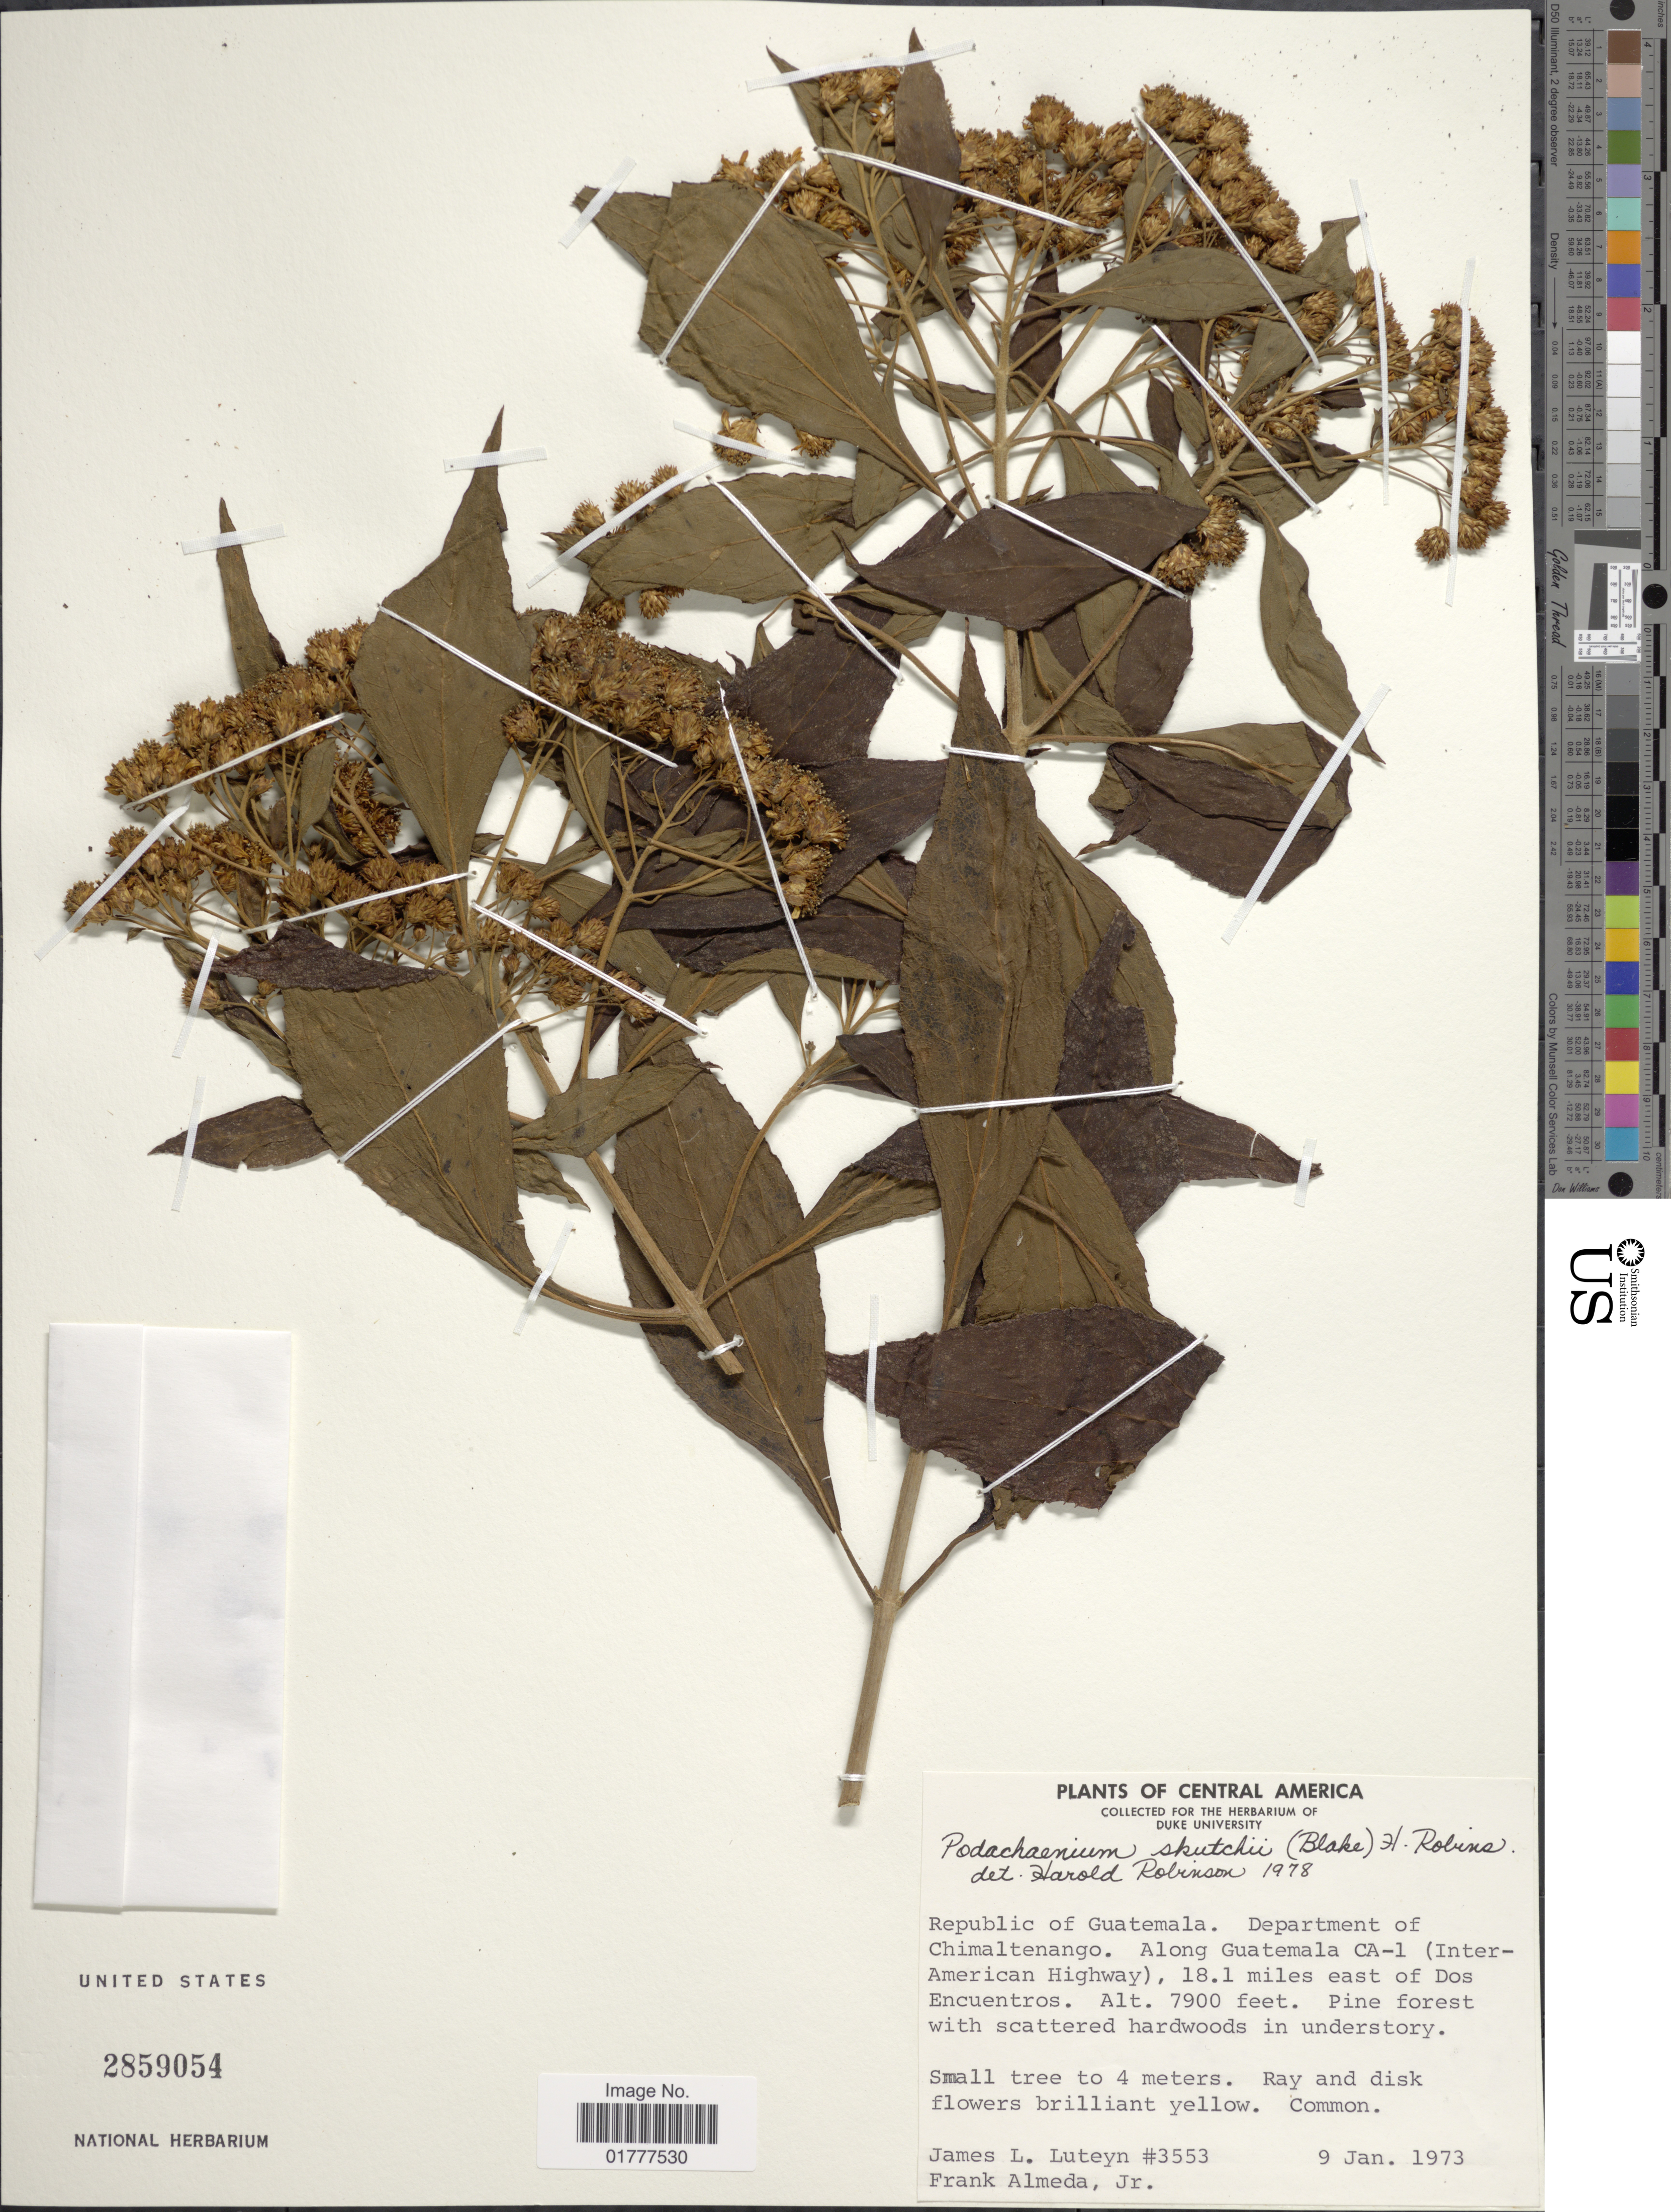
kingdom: Plantae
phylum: Tracheophyta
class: Magnoliopsida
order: Asterales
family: Asteraceae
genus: Podachaenium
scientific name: Podachaenium skutchii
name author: (S.F. Blake) H. Rob.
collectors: J. L. Luteyn & F. Almeda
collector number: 3553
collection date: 1973-01-09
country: Guatemala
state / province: Chimaltenango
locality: Republic of Guatemala. Department of Chimaltenango. Along Guatemala CA-1 (Inter American Highway), 18.1 miles east of of Dos Encuertos.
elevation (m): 2408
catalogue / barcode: US 2859054